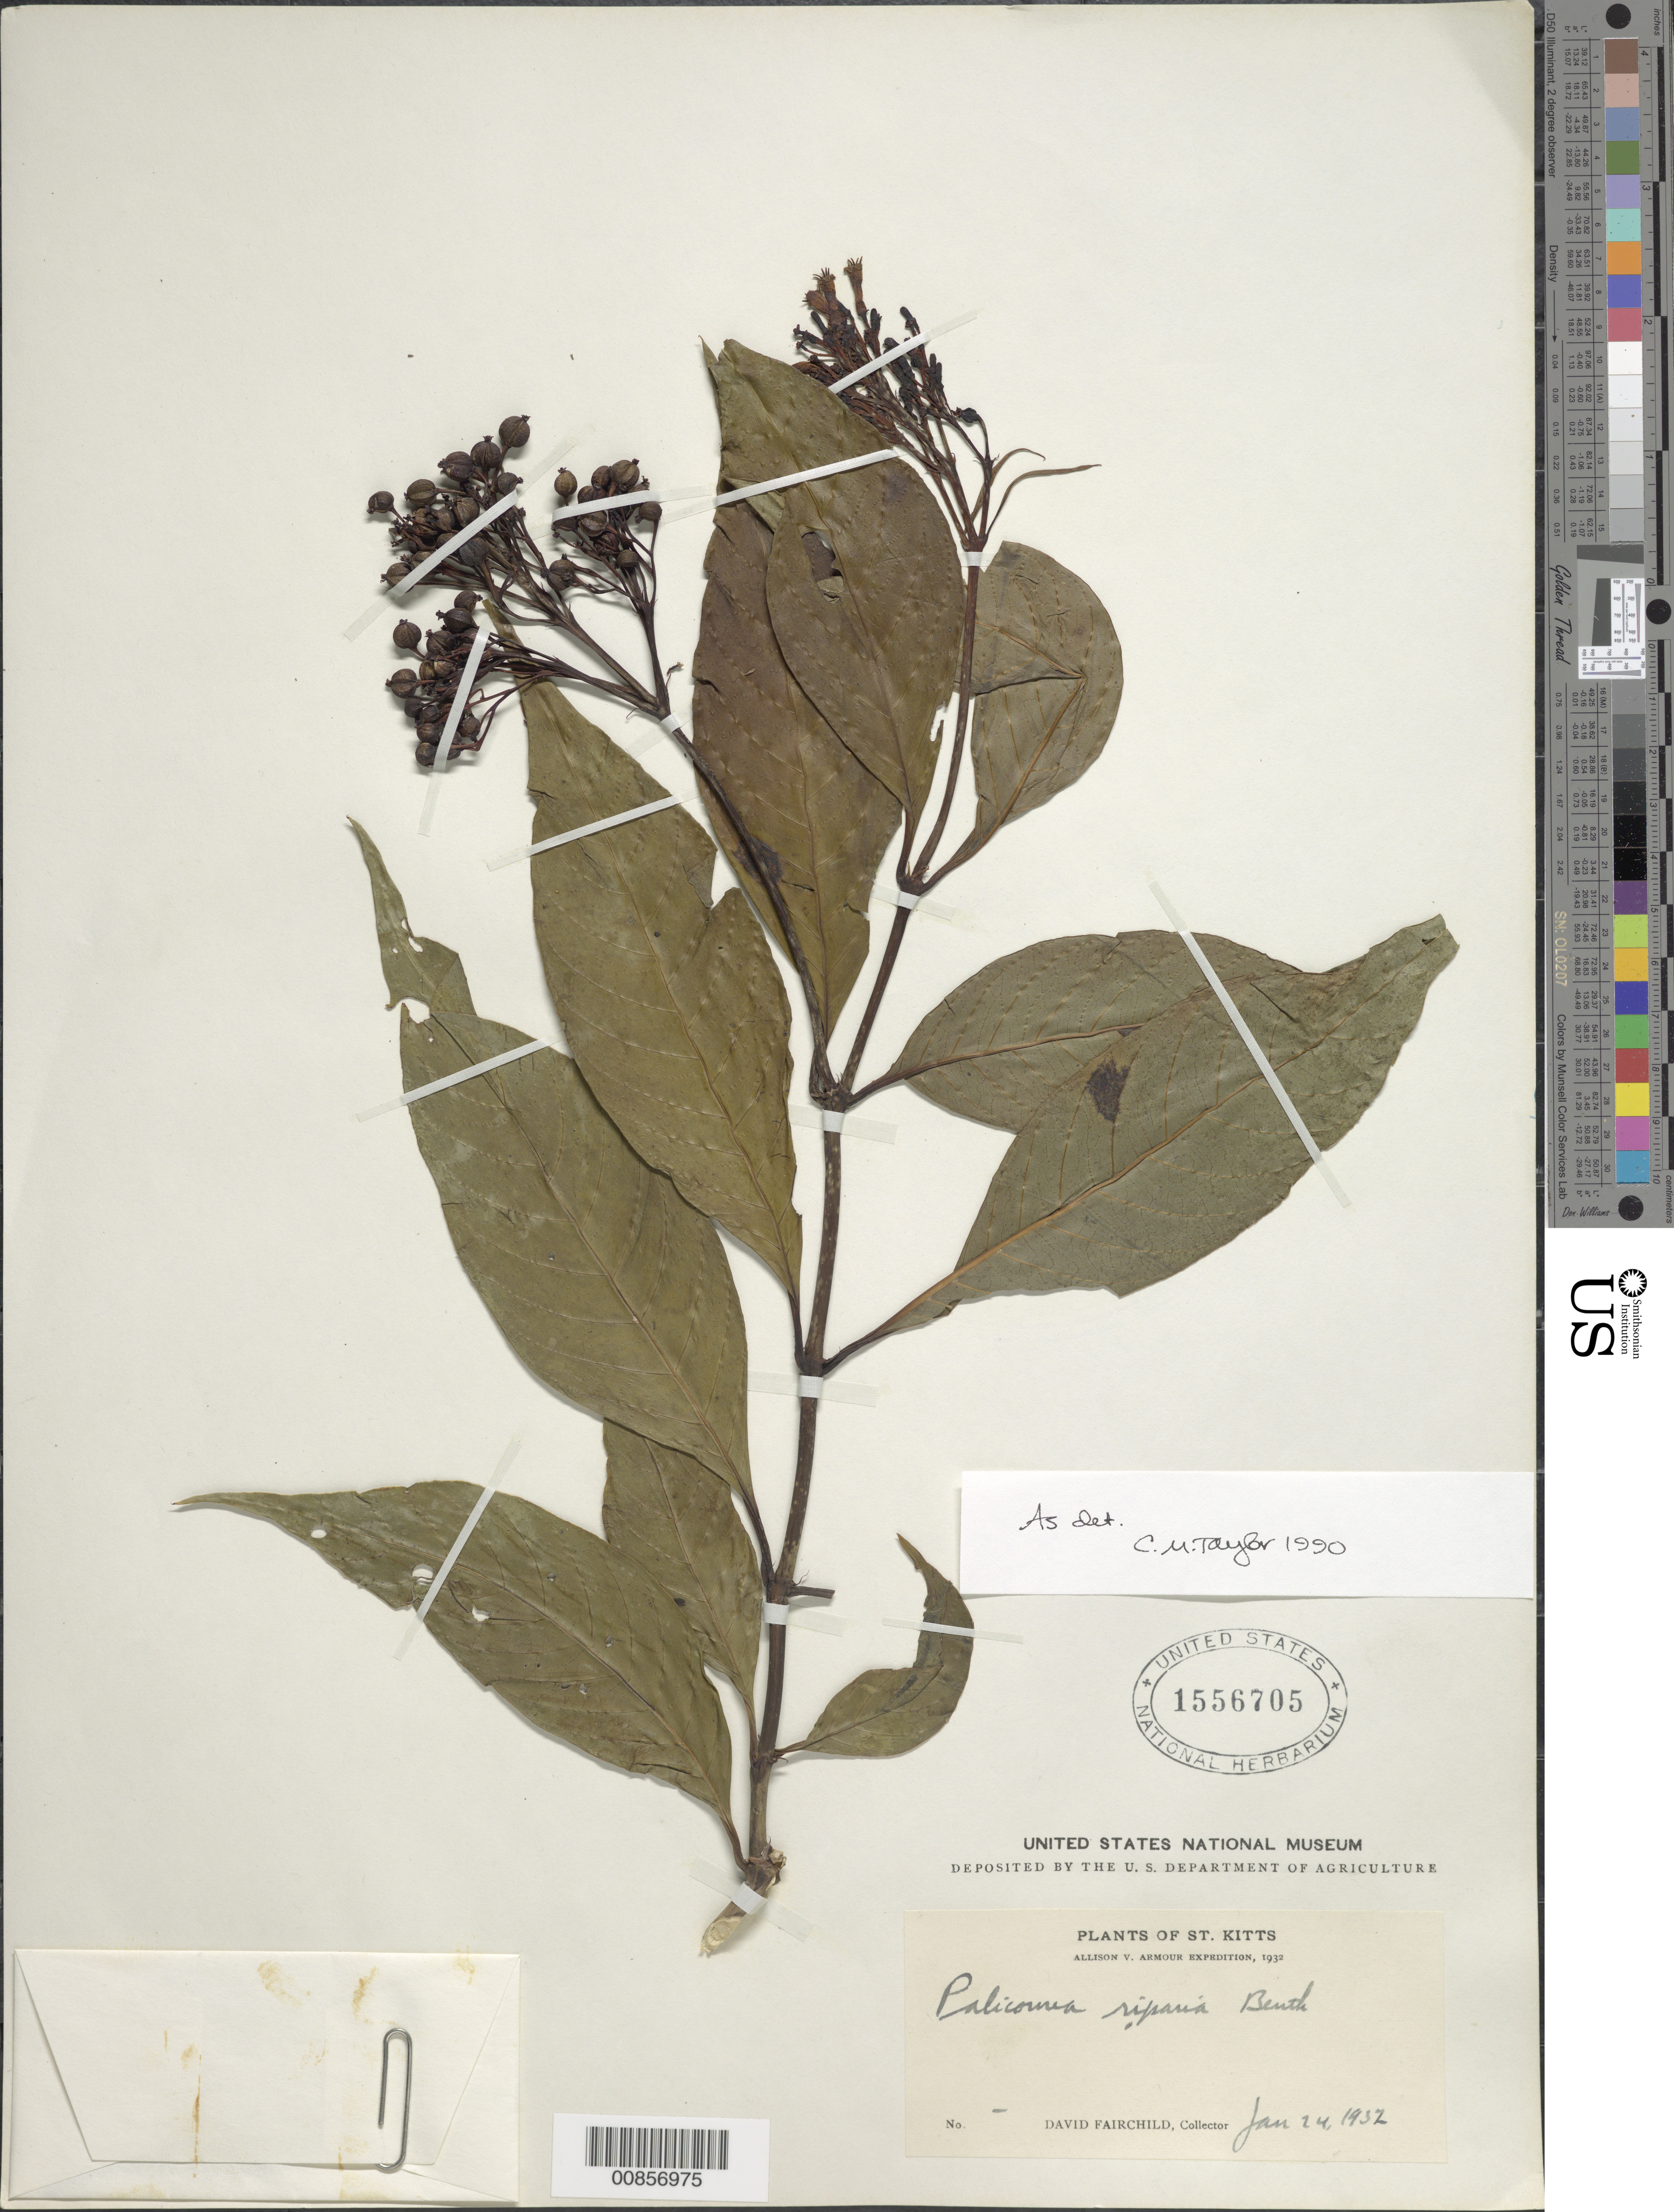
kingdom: Plantae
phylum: Tracheophyta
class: Magnoliopsida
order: Gentianales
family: Rubiaceae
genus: Palicourea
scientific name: Palicourea croceoides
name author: Desv. ex Ham.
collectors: D. Fairchild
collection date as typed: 24 Jan 1932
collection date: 1932-01-24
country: St. Christopher-Nevis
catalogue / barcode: US 1556705